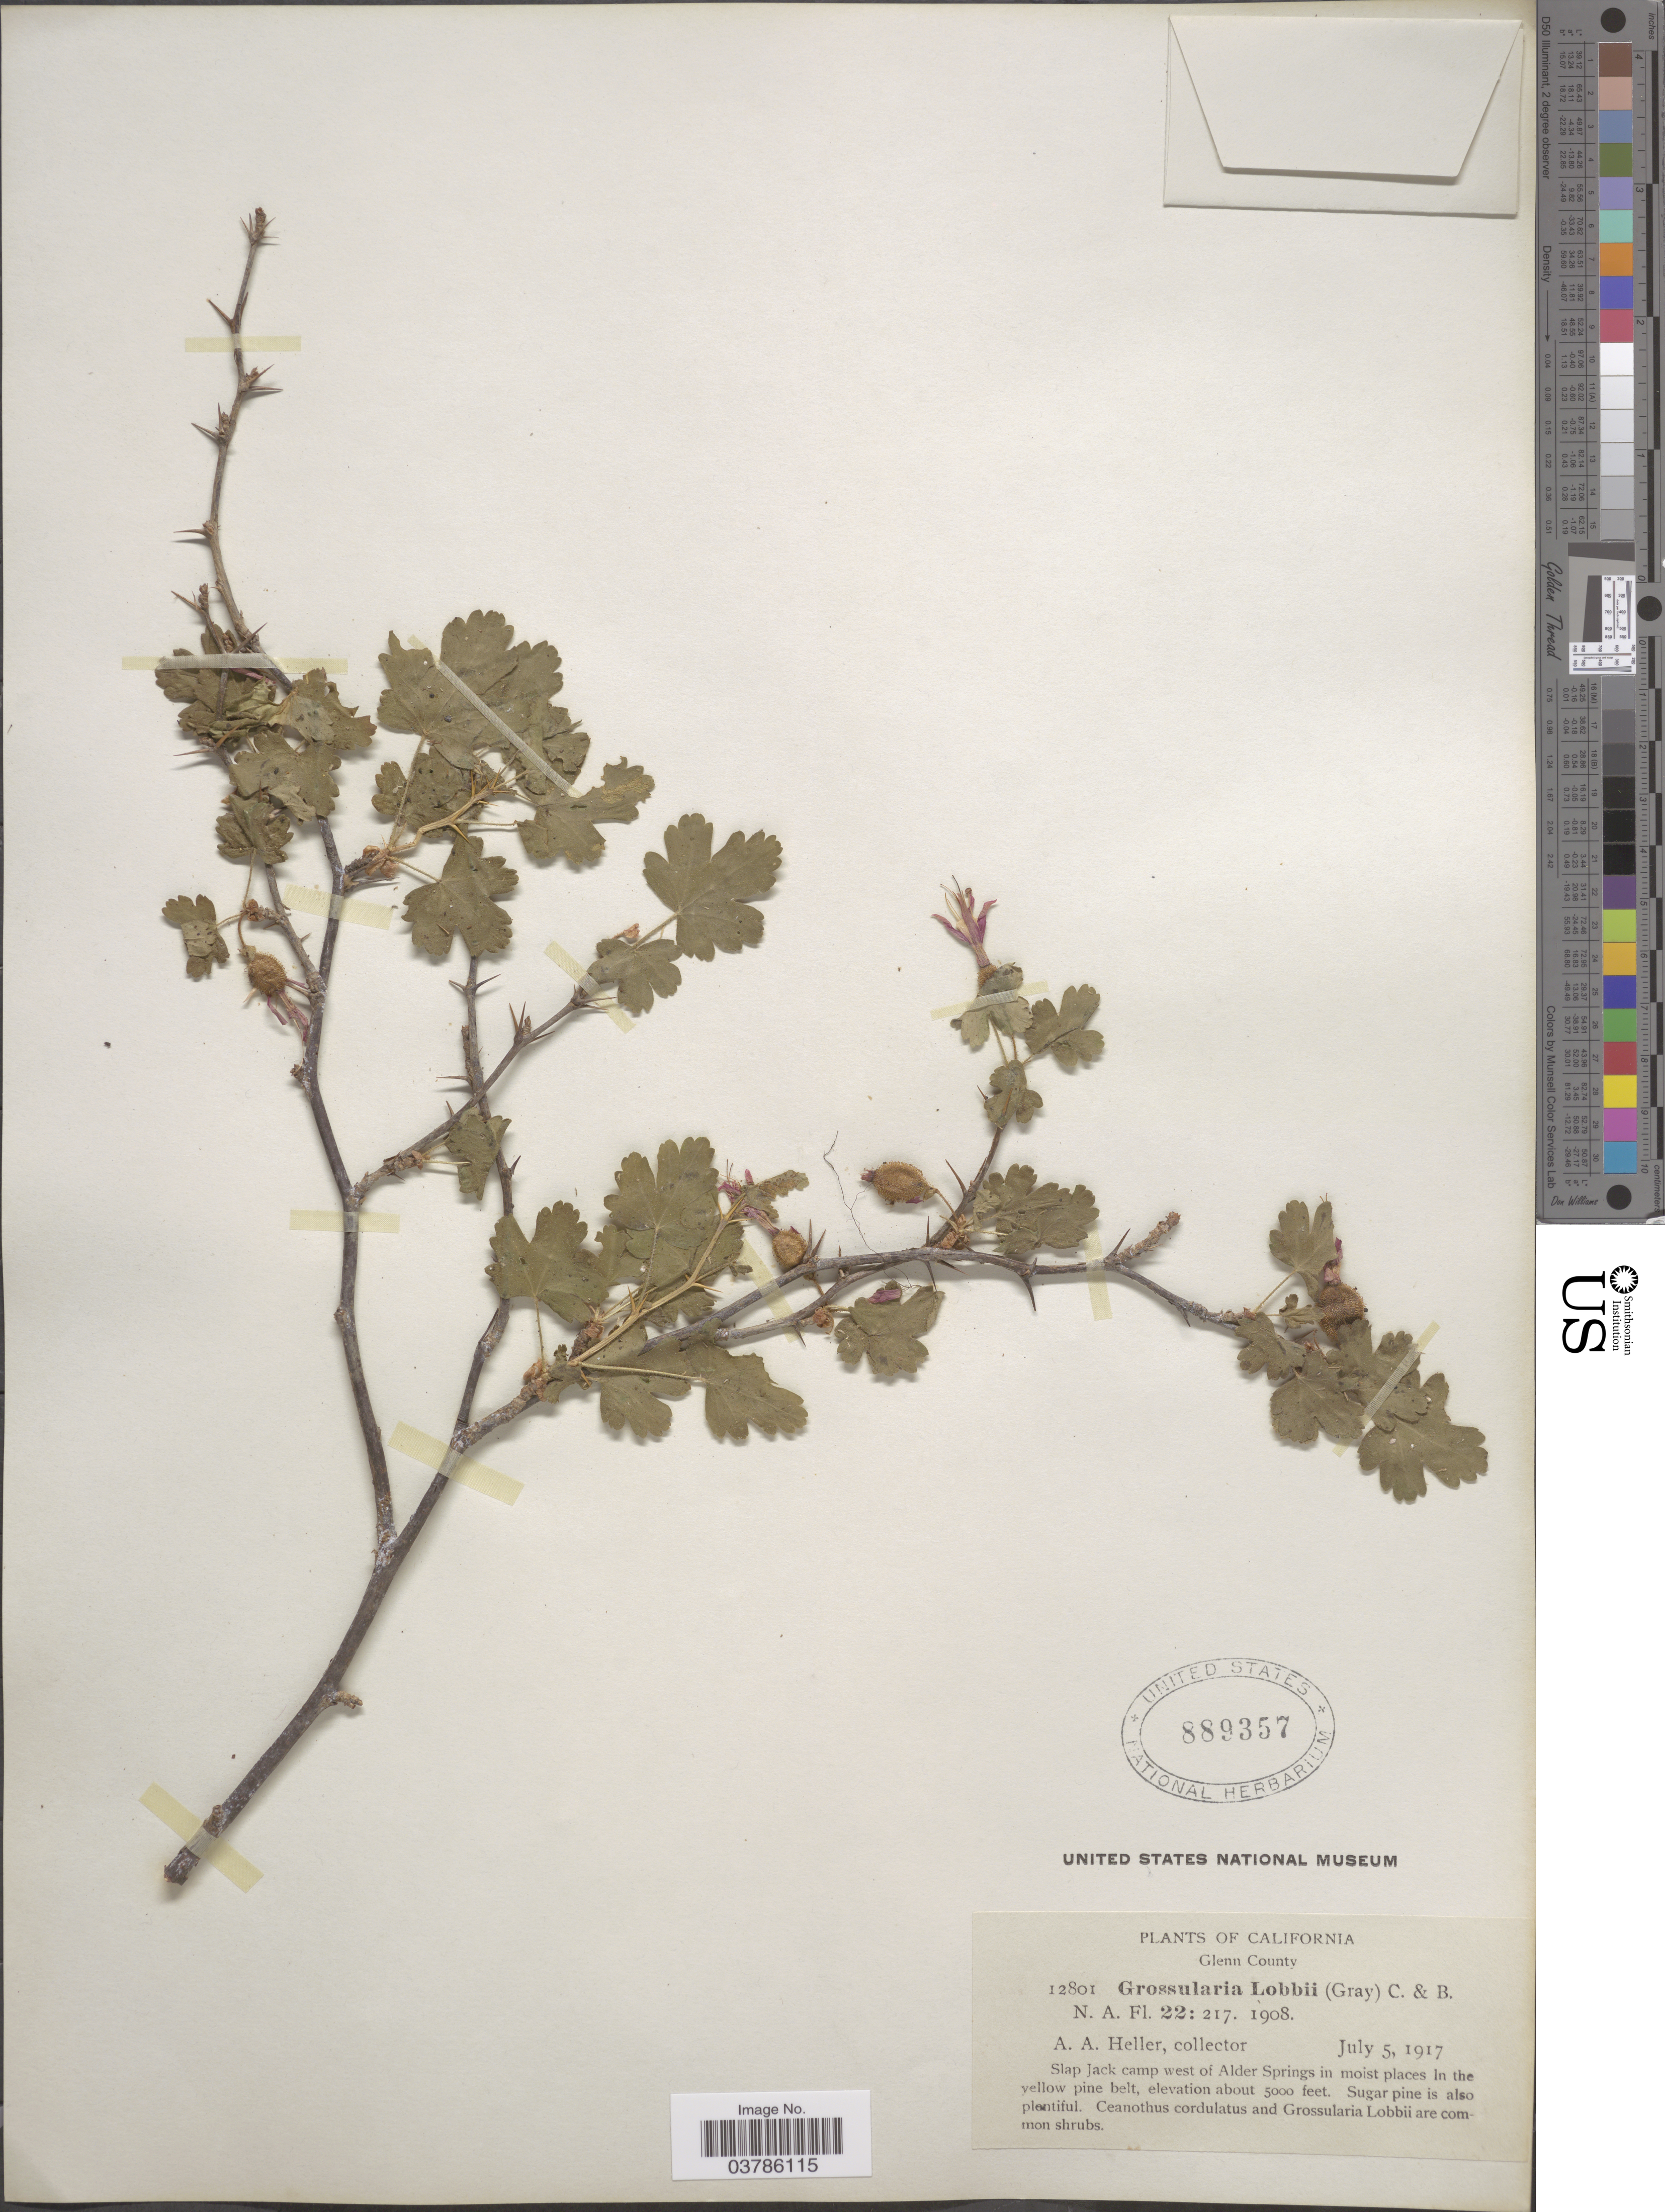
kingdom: Plantae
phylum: Tracheophyta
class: Magnoliopsida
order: Saxifragales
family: Grossulariaceae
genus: Ribes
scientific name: Ribes lobbii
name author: A. Gray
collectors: A. A. Heller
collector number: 12801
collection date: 1917-07-05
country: United States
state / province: California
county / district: Glenn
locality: Glenn County. Slap Jack camp west of Alder Springs in moist places in the yellow pine belt.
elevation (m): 1524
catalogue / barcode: US 889357